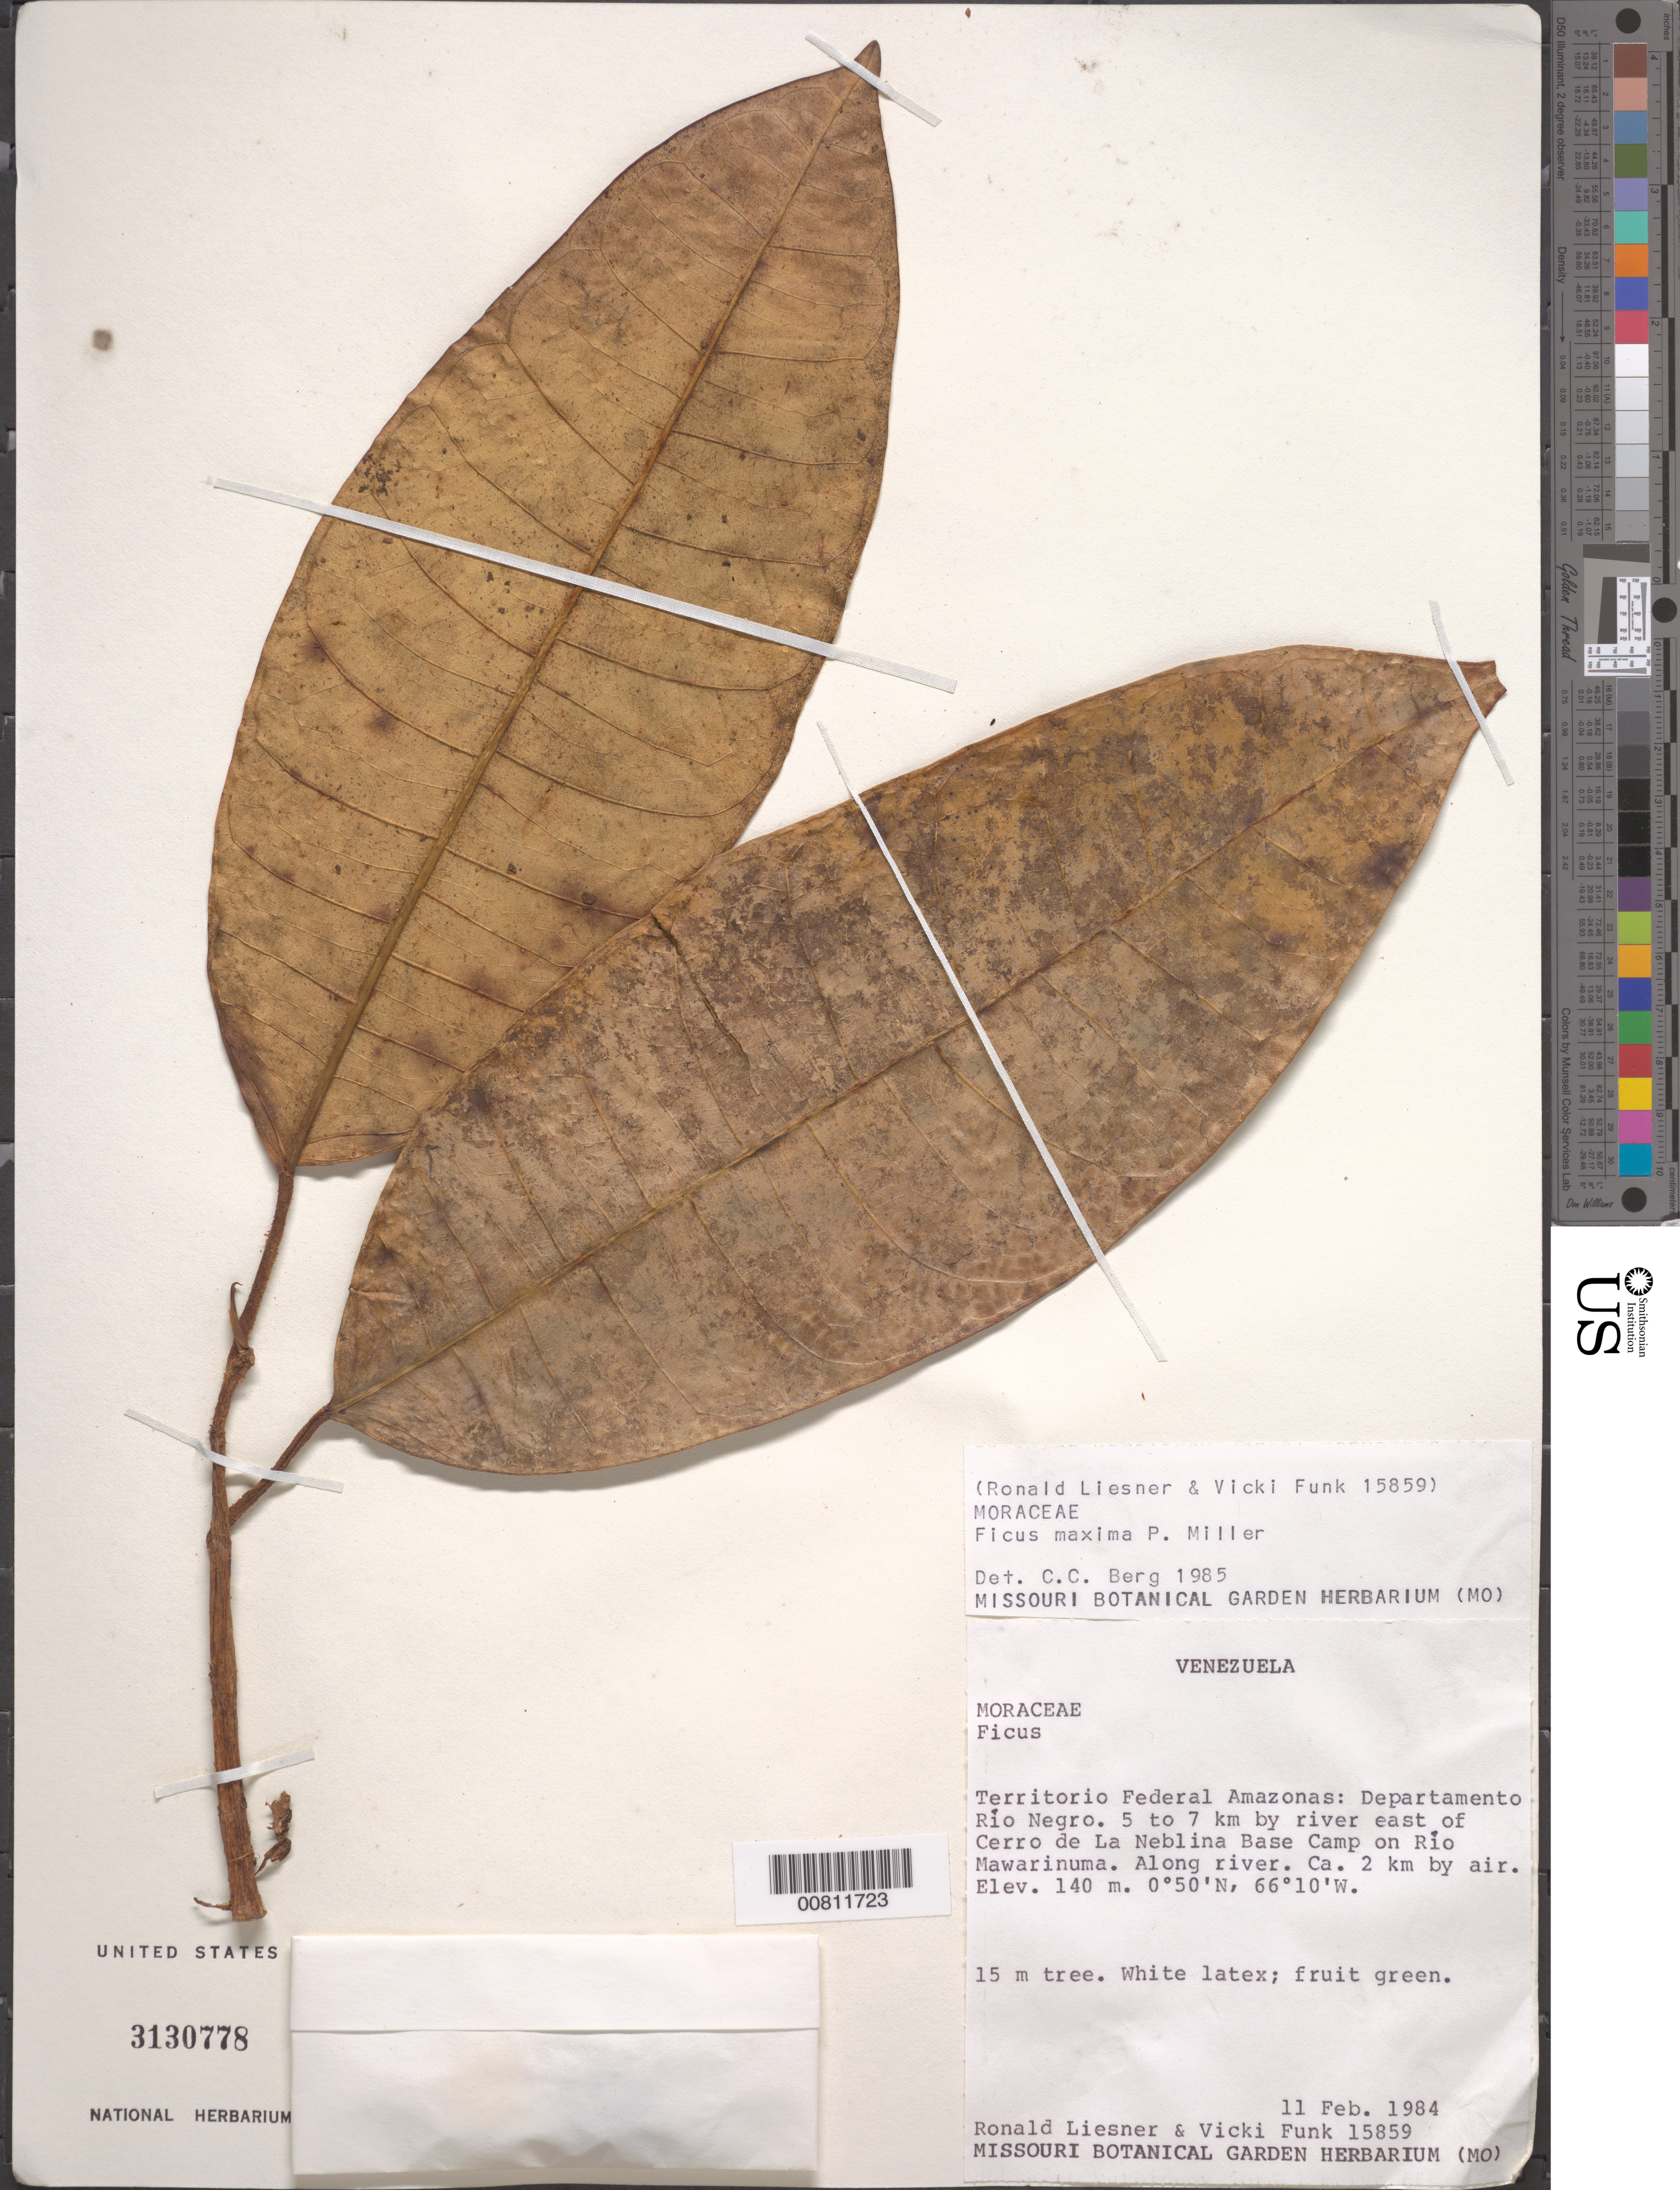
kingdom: Plantae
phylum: Tracheophyta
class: Magnoliopsida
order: Rosales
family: Moraceae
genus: Ficus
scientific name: Ficus maxima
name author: Mill.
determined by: Berg, C. C.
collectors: R. L. Liesner & V. Funk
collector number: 15859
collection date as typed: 11-Feb-84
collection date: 1984-02-11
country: Venezuela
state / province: Amazonas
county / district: Río Negro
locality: Río Mawarinuma, 5-7 km E by river of Cerro de La Neblina Base Camp; ca. 2 km by air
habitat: Along river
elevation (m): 140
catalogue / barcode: US 3130778